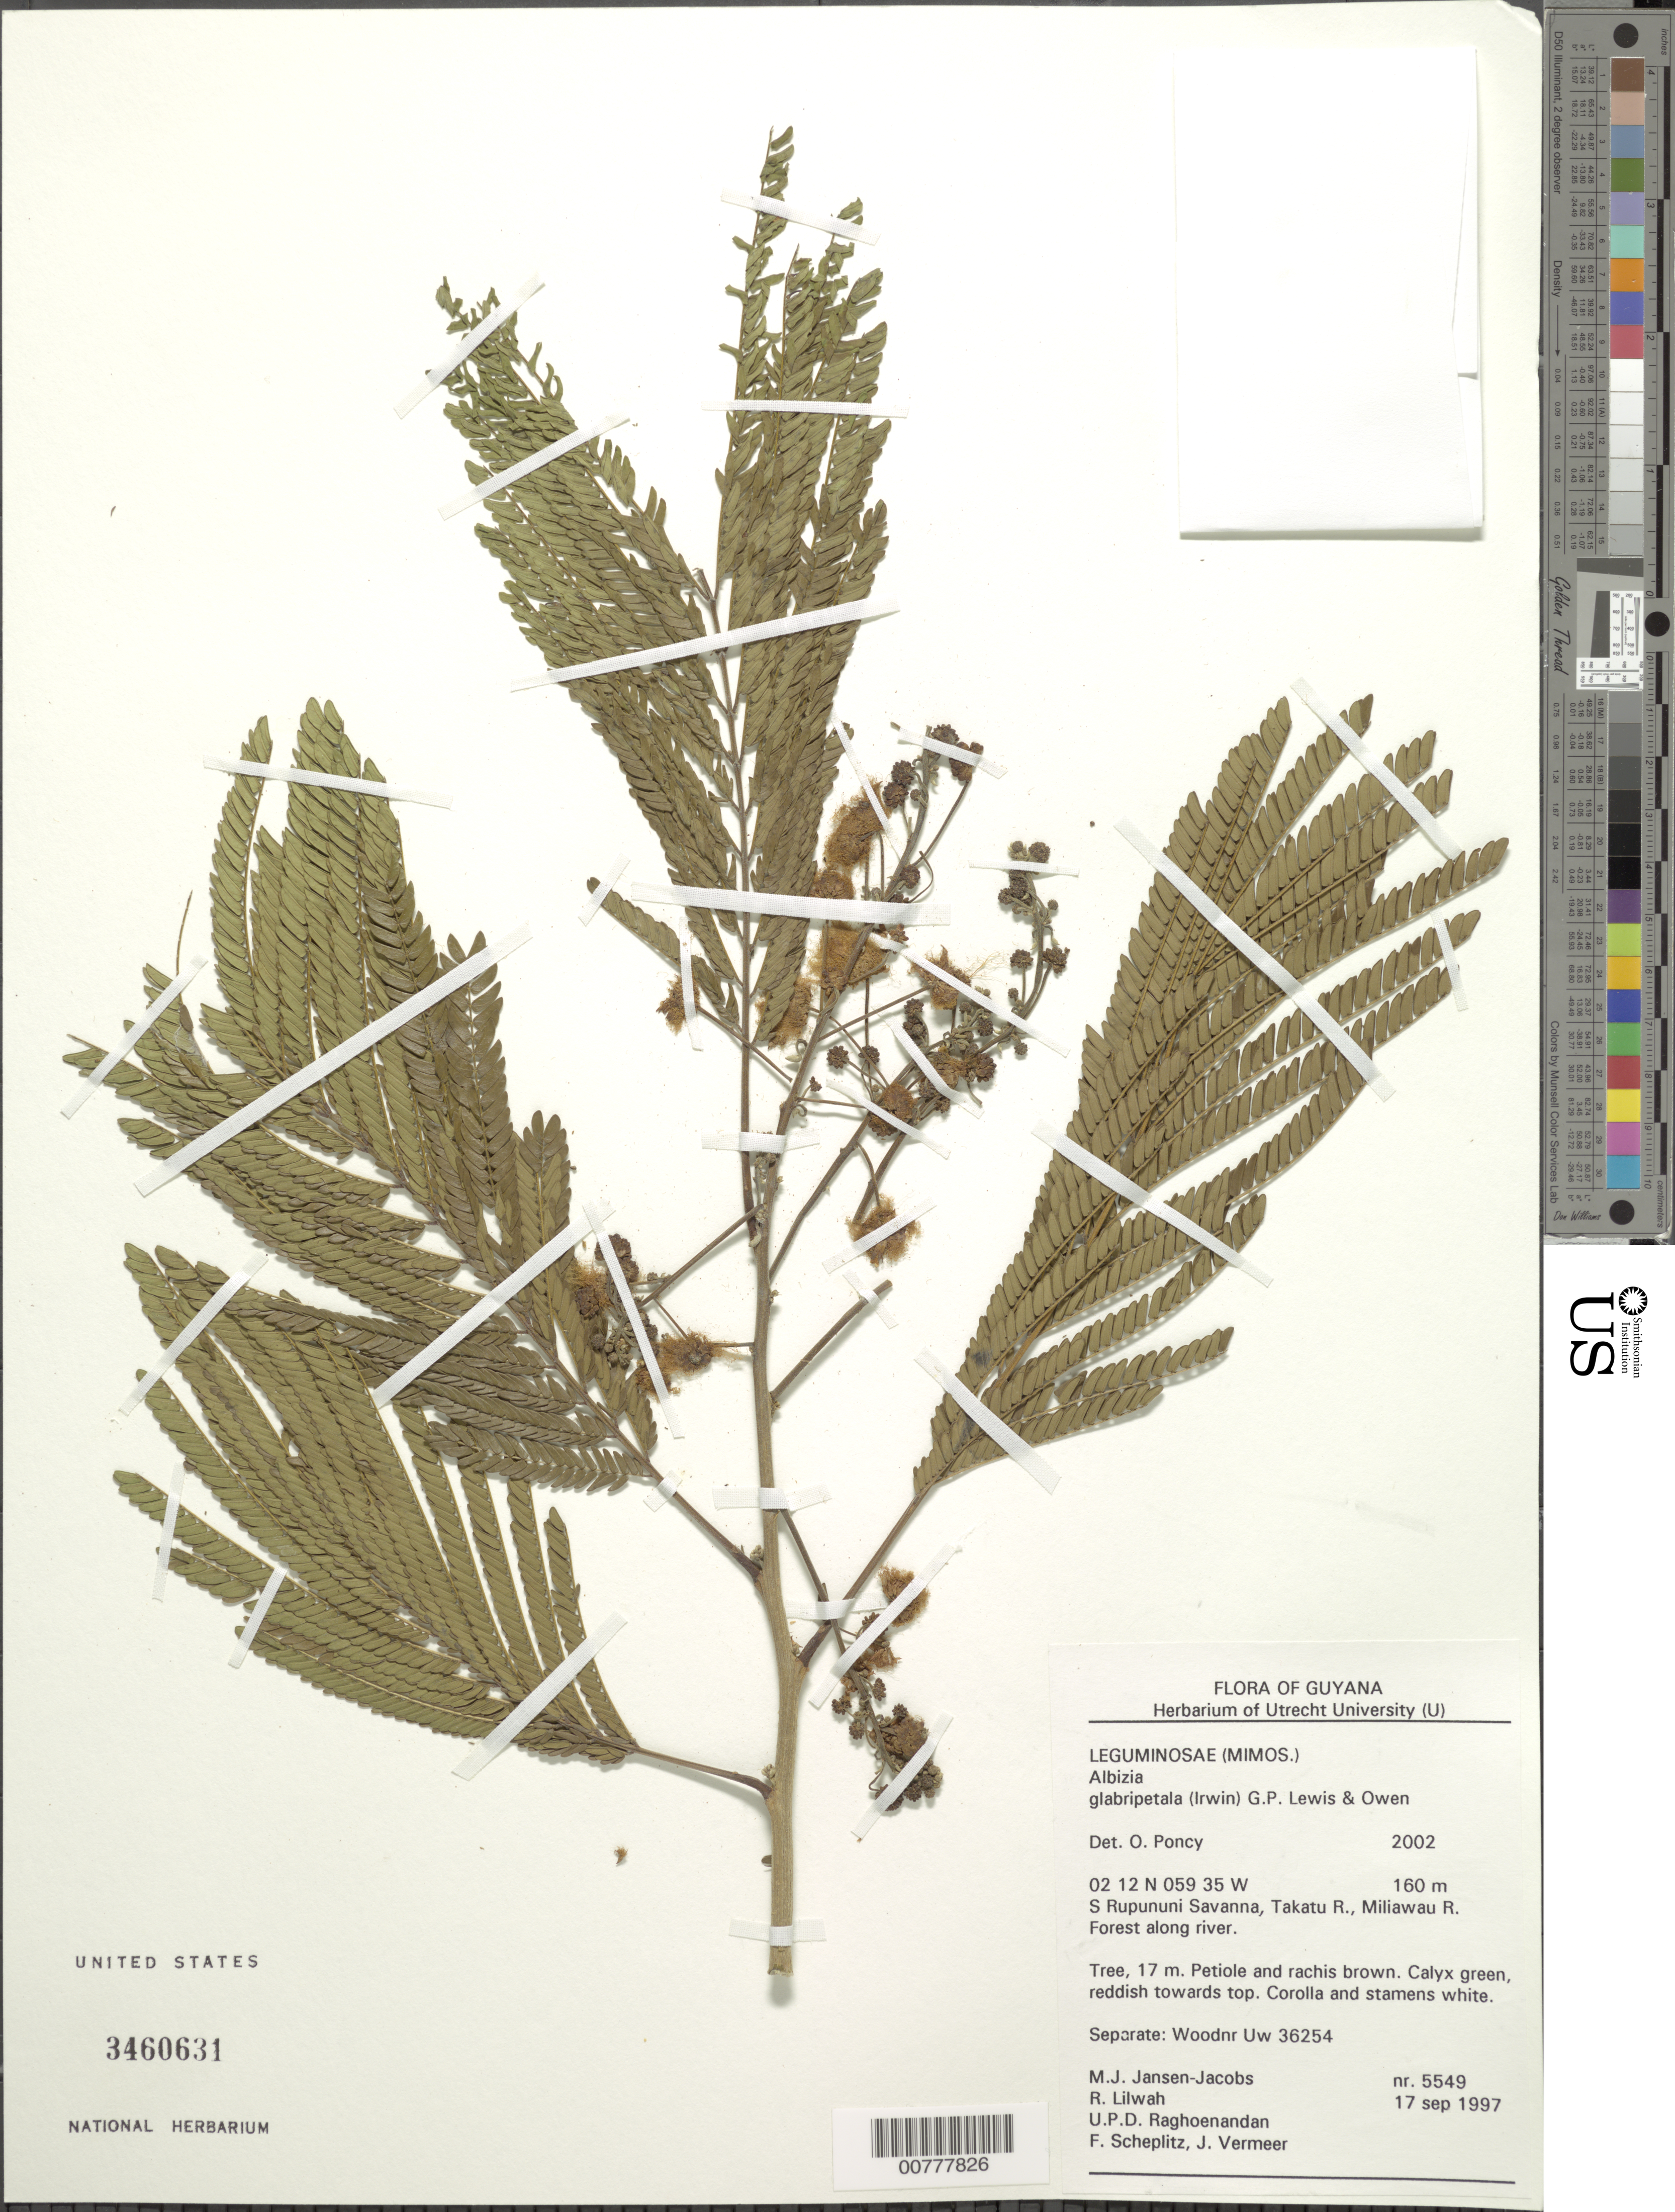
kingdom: Plantae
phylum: Tracheophyta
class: Magnoliopsida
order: Fabales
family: Fabaceae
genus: Pseudalbizzia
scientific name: Pseudalbizzia glabripetala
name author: (H.S. Irwin) Koenen & Duno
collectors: M. J. Jansen-Jacobs, R. Lilwah, U. Raghoenandan, F. Scheplitz & J. Vermeer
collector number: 5549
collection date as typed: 17-Sep-97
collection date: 1997-09-17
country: Guyana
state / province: U. Takutu-U. Essequibo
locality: S. Rupununi savanna, Takutu and Miliawau Rivers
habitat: Forest along river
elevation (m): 160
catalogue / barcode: US 3460631